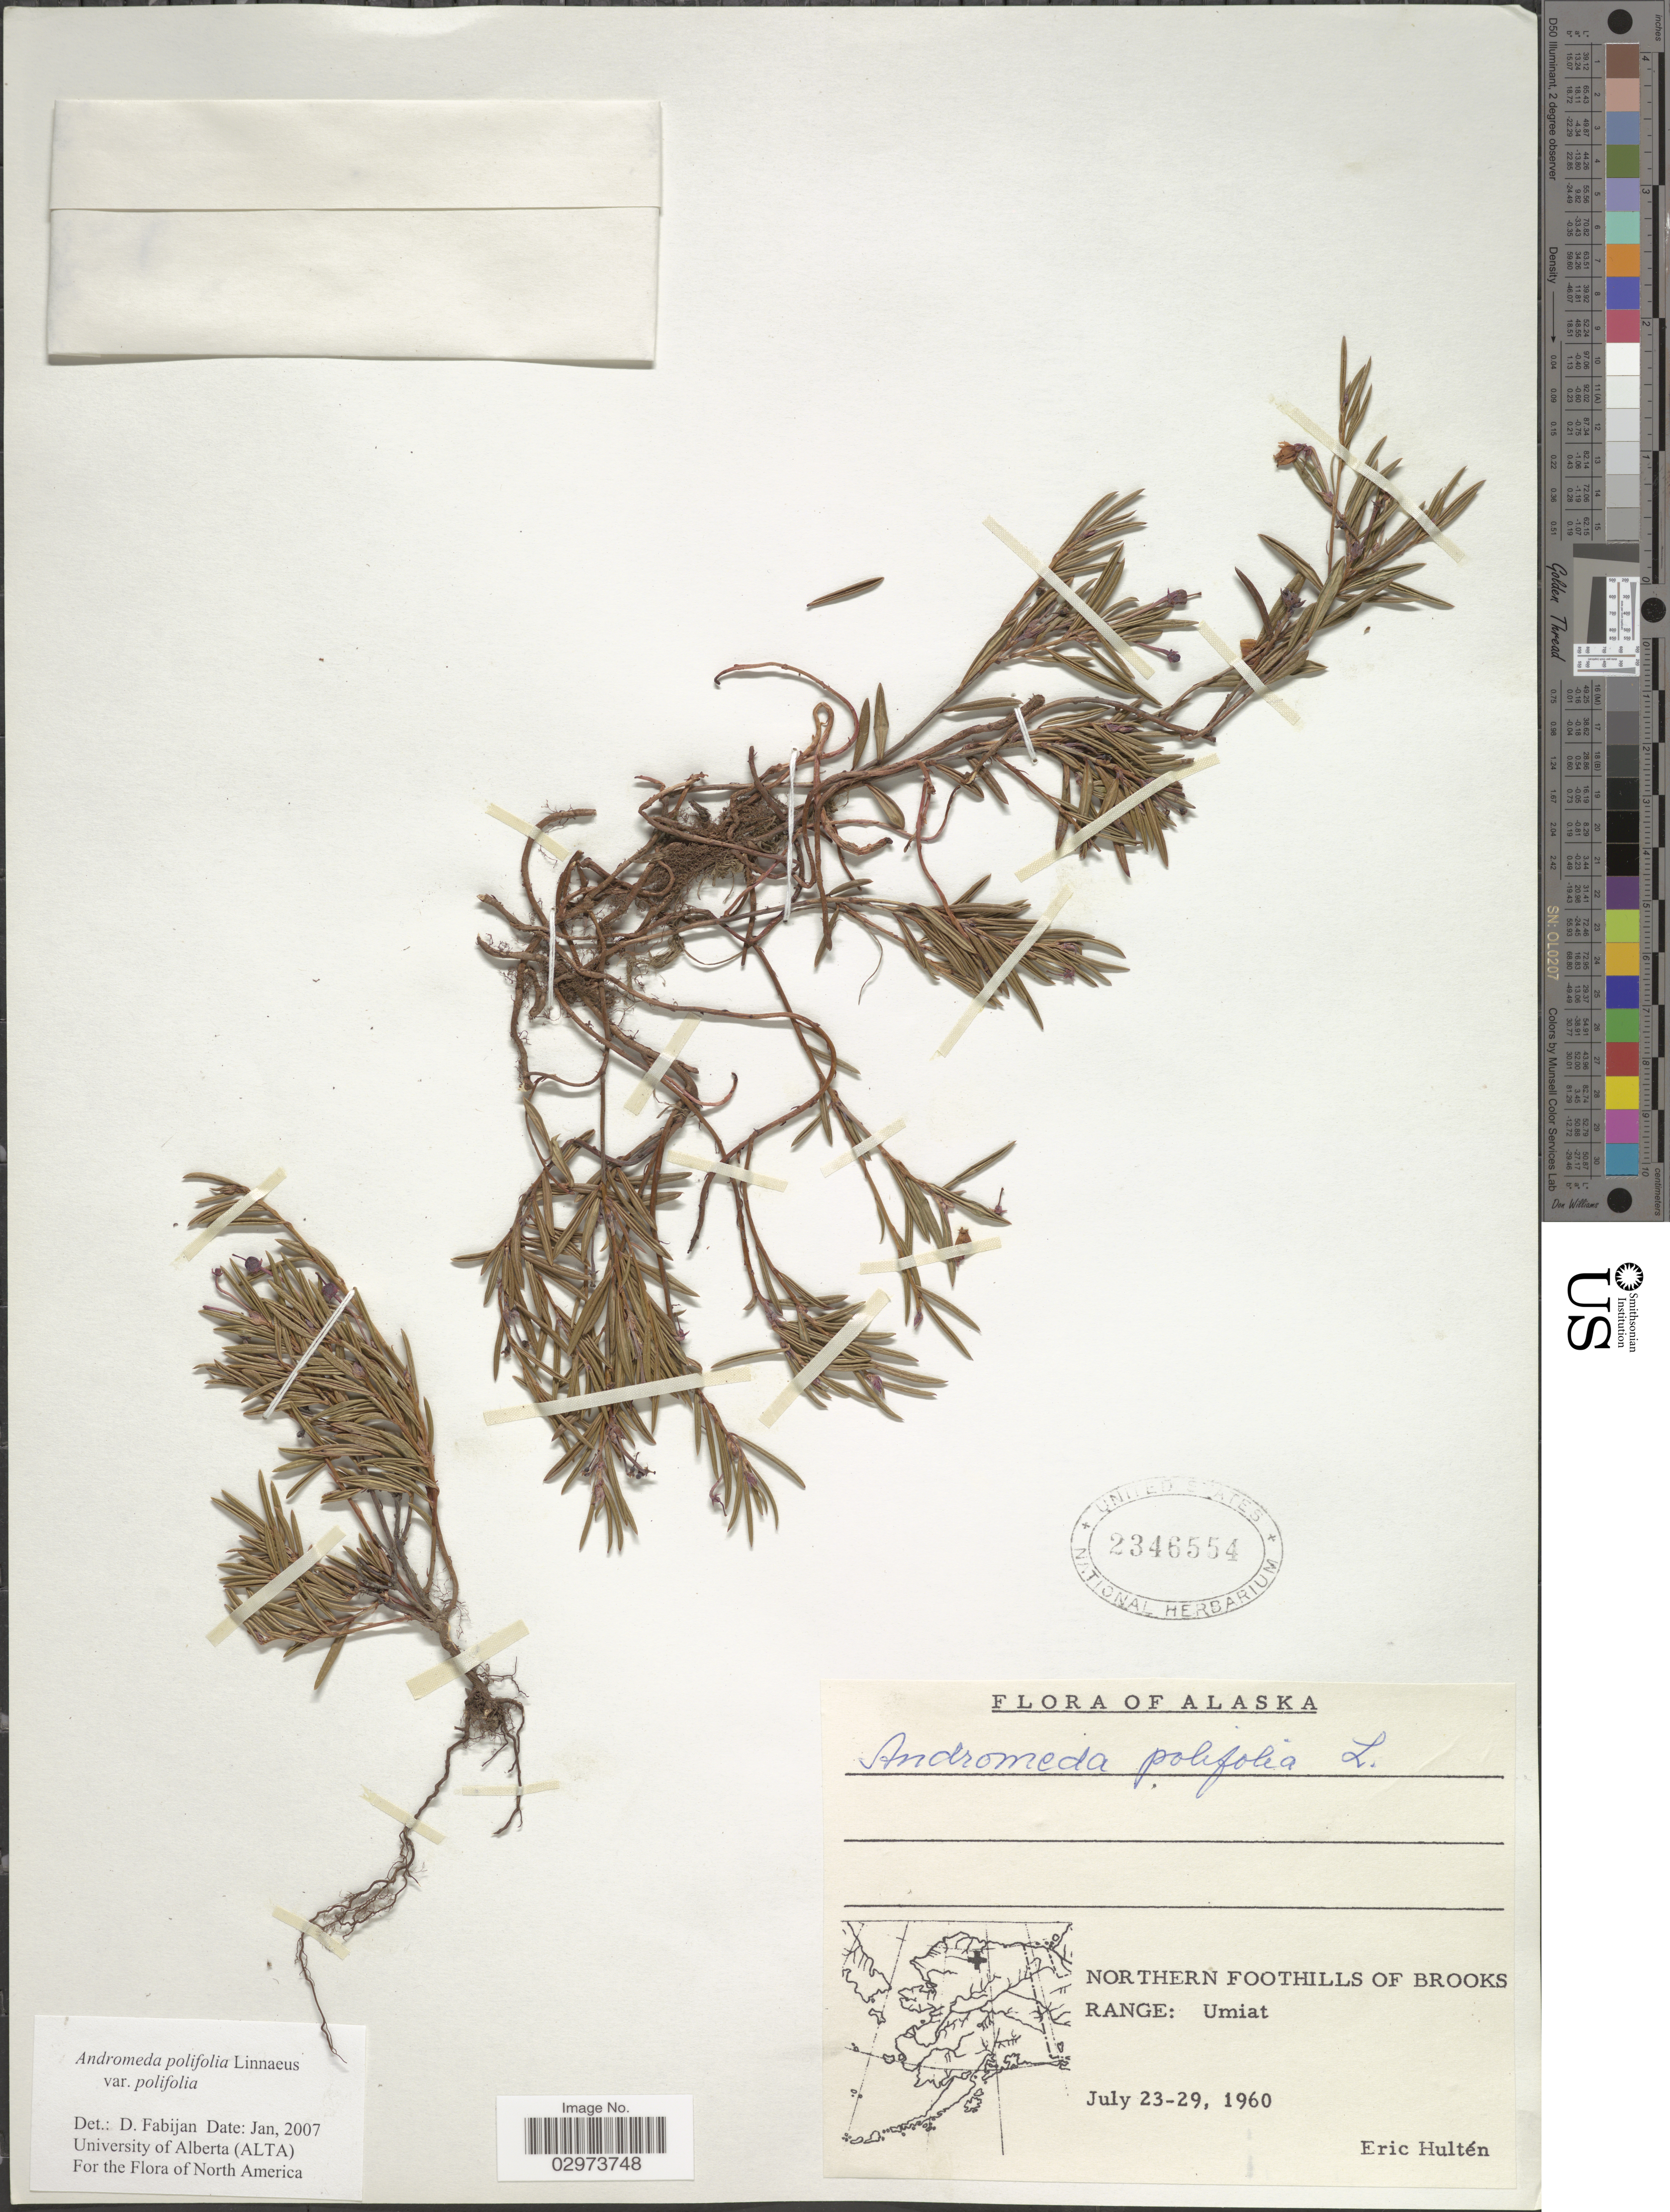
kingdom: Plantae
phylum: Tracheophyta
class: Magnoliopsida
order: Ericales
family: Ericaceae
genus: Andromeda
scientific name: Andromeda polifolia var. polifolia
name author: L.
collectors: E. G. Hultén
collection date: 1960-07-23/1960-07-29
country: United States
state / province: Alaska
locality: Northern Foothills of Brooks Range: Umiat.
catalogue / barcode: US 2346554